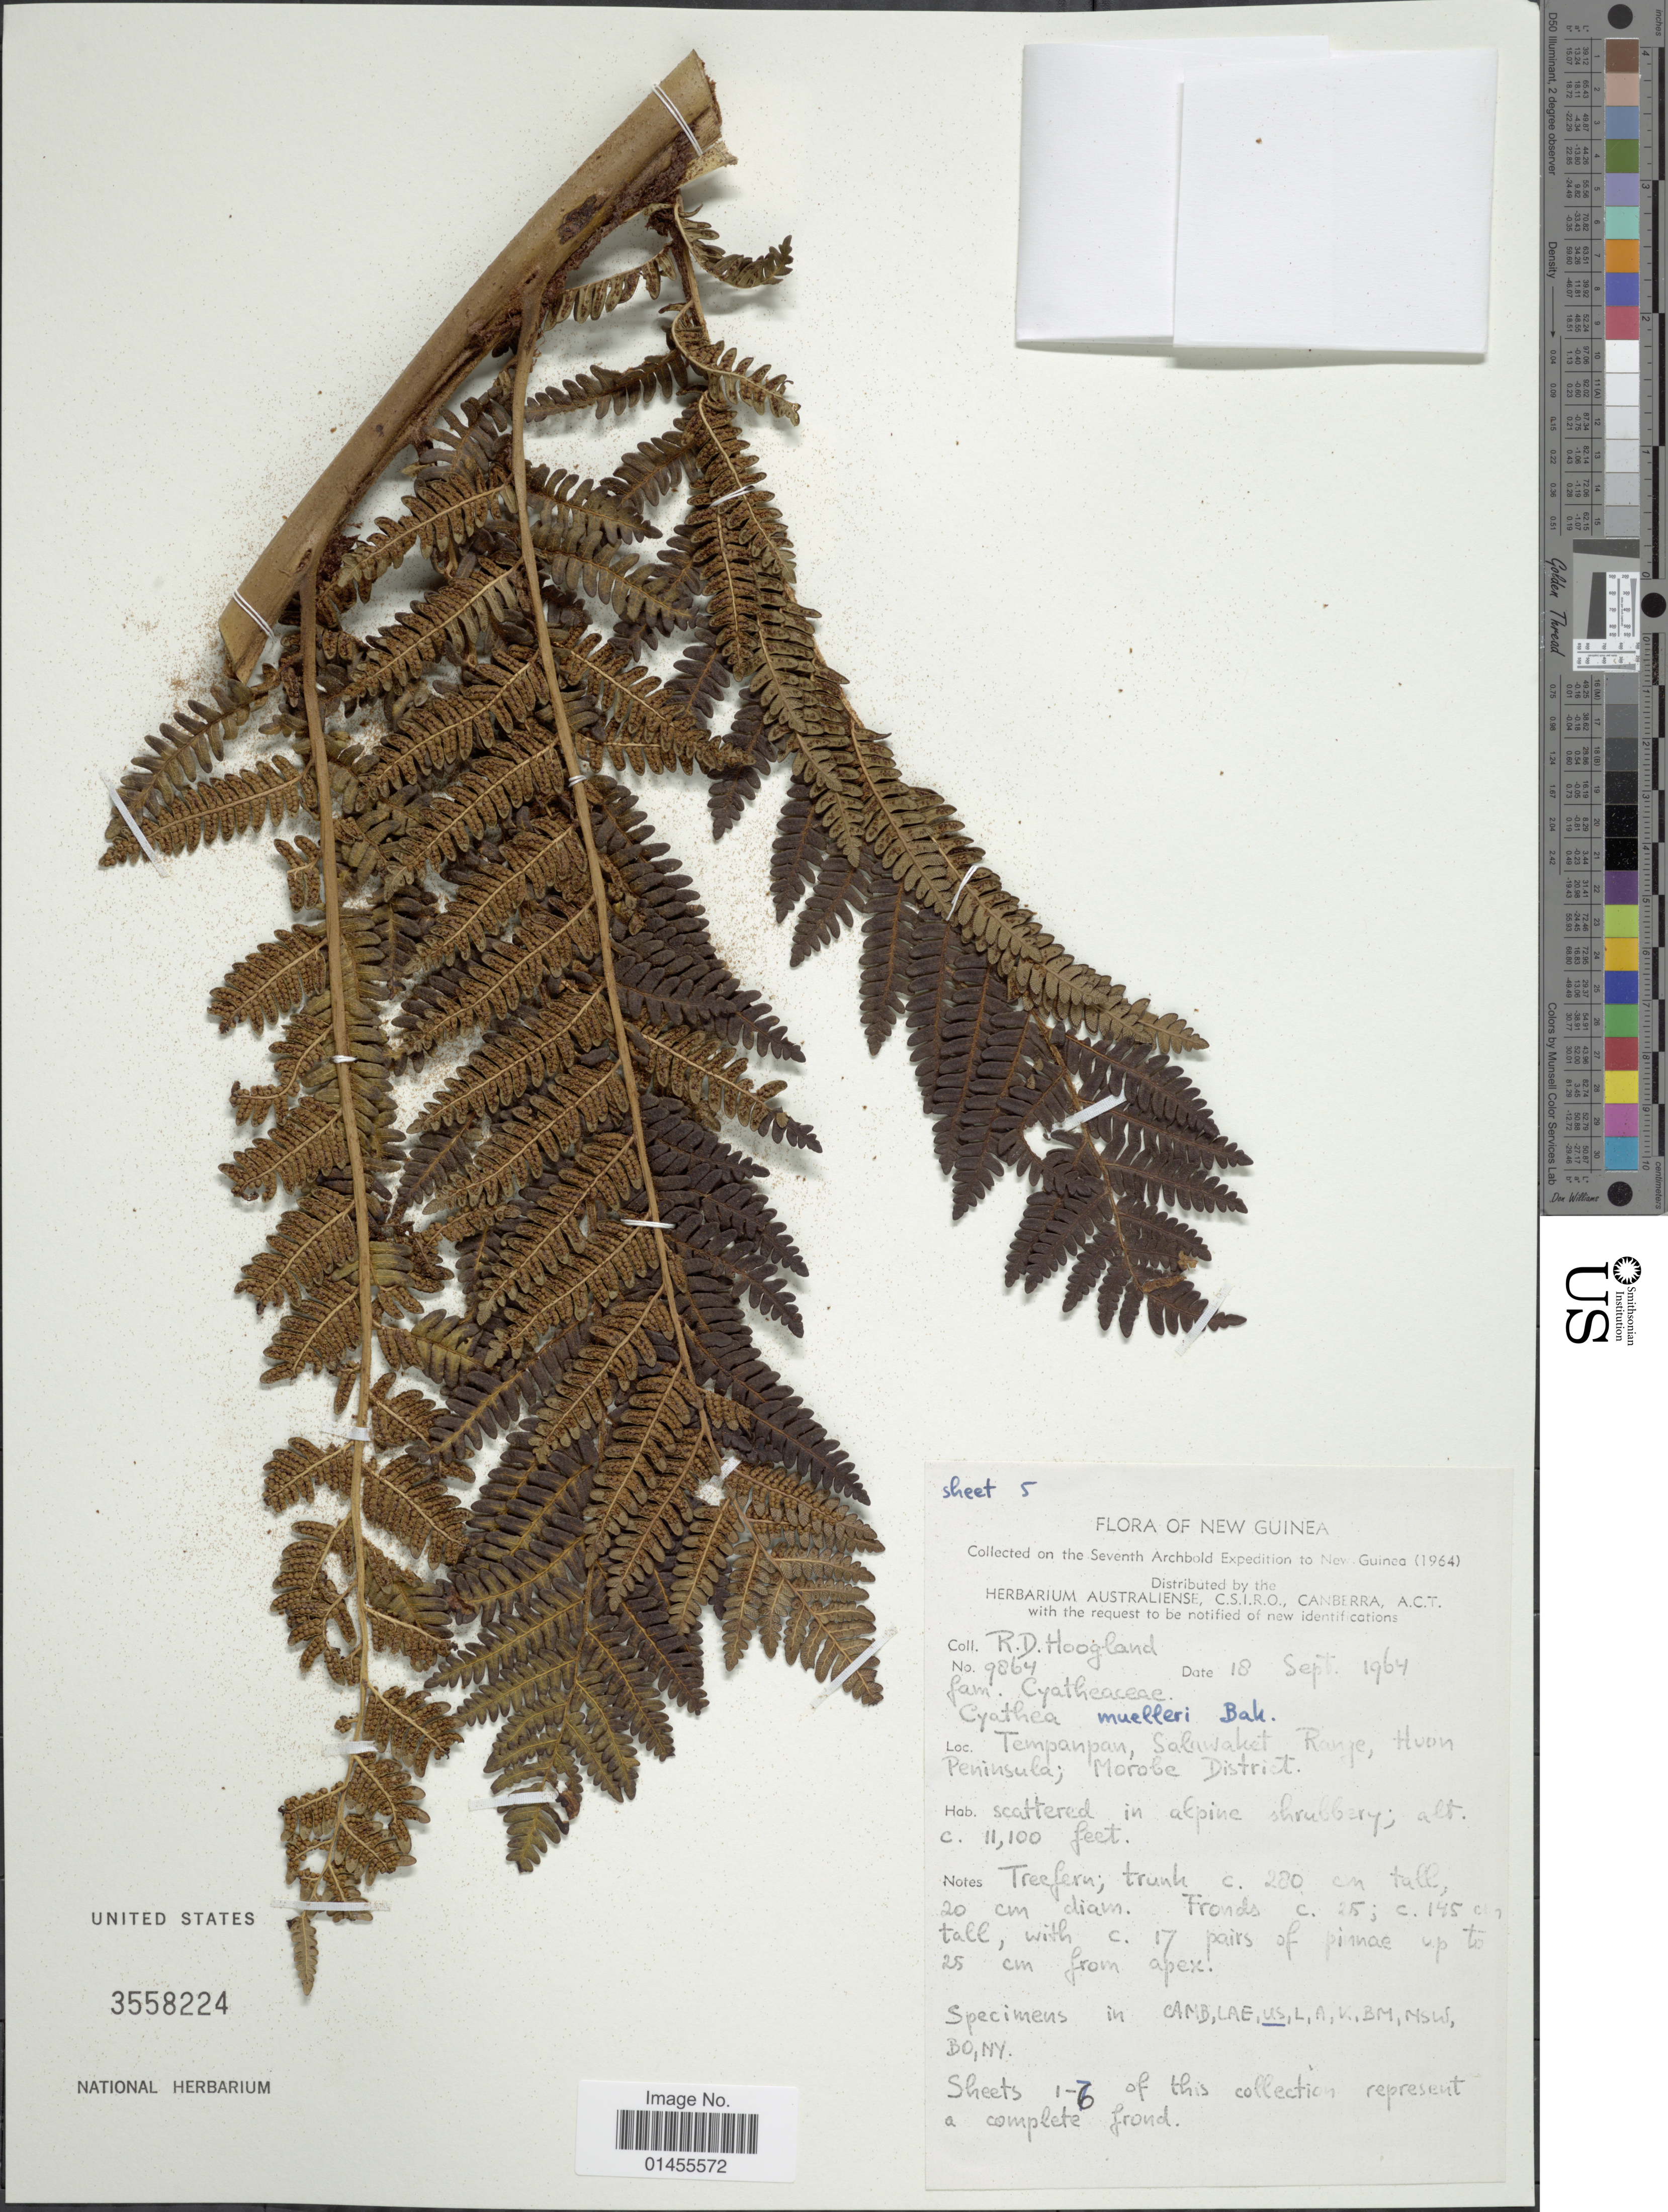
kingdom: Plantae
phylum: Tracheophyta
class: Polypodiopsida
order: Cyatheales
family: Cyatheaceae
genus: Alsophila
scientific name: Alsophila muelleri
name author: (Baker) R.M. Tryon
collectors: R. D. Hoogland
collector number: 9864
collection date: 1964-09-18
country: Papua New Guinea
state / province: Morobe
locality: New Guinea. Tempanpan, Salawaket Range, Huon Peninsula, Morobe District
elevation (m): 3383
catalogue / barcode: US 3558224